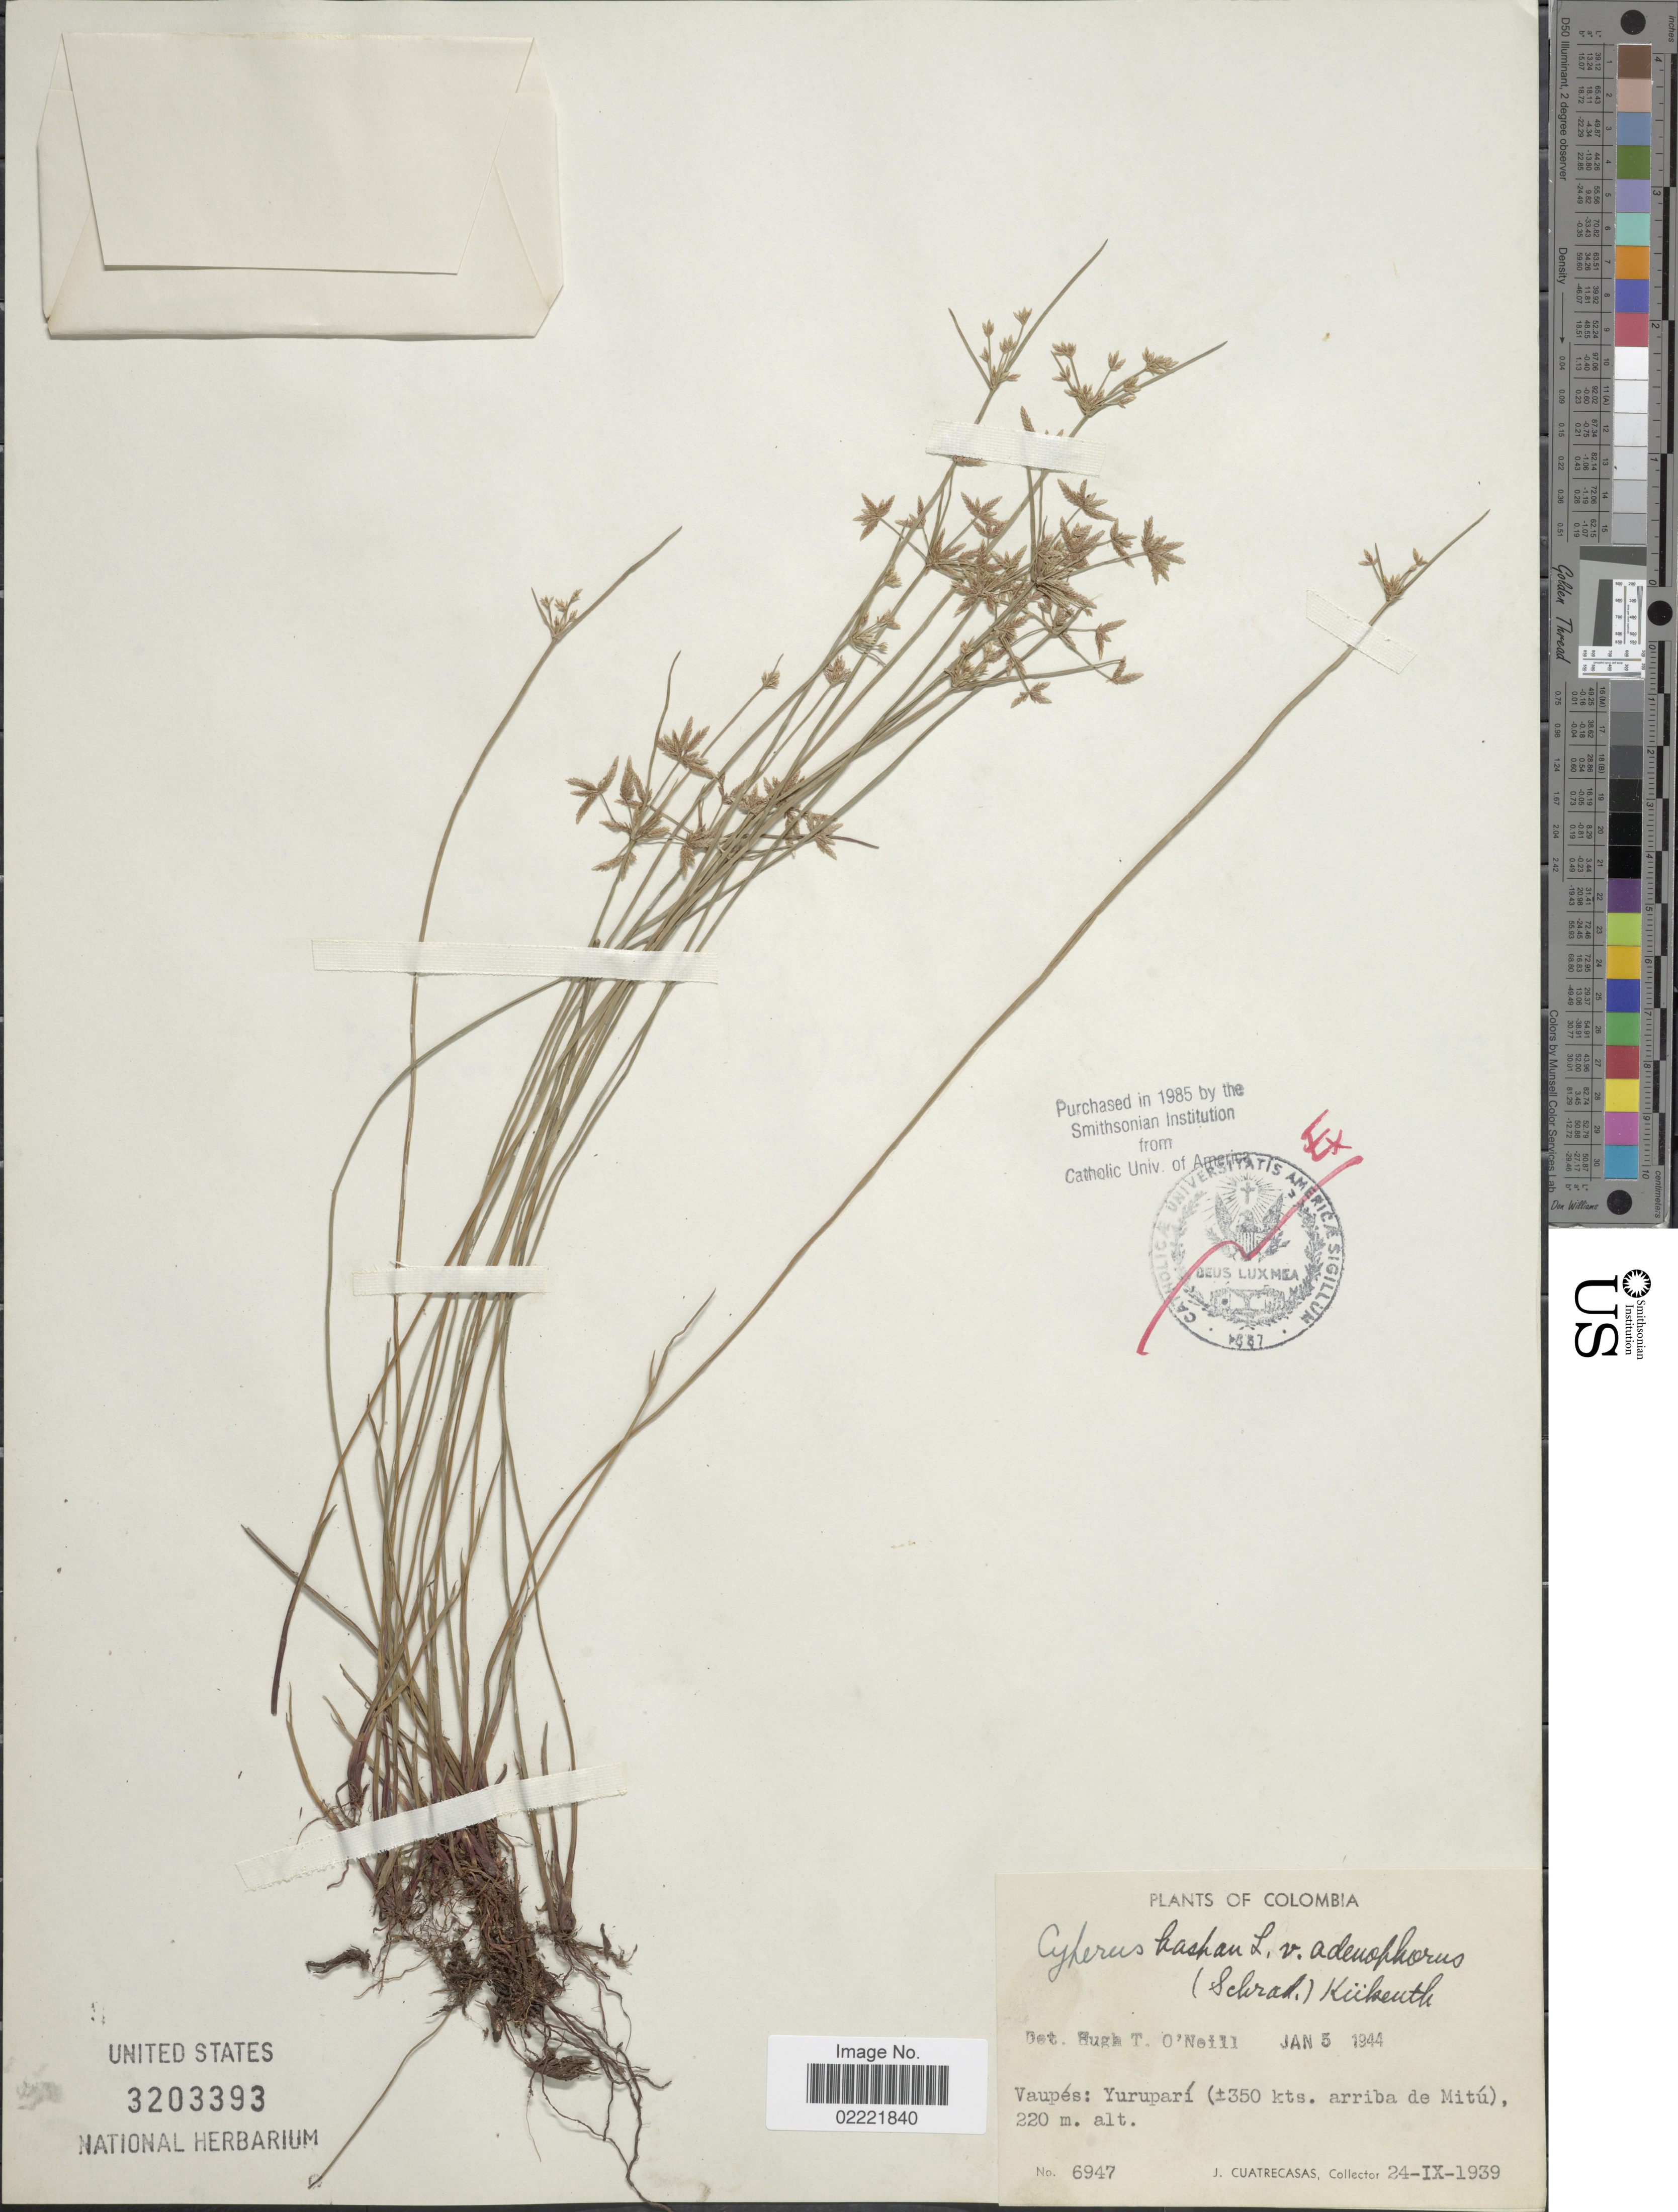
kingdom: Plantae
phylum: Tracheophyta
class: Liliopsida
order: Poales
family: Cyperaceae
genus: Cyperus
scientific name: Cyperus haspan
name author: L.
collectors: J. Cuatrecasas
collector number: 6947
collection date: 1939-09-24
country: Colombia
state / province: Vaupés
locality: Yurupari (+/-350 kts. arriba de Mitu)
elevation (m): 220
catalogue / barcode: US 3203393